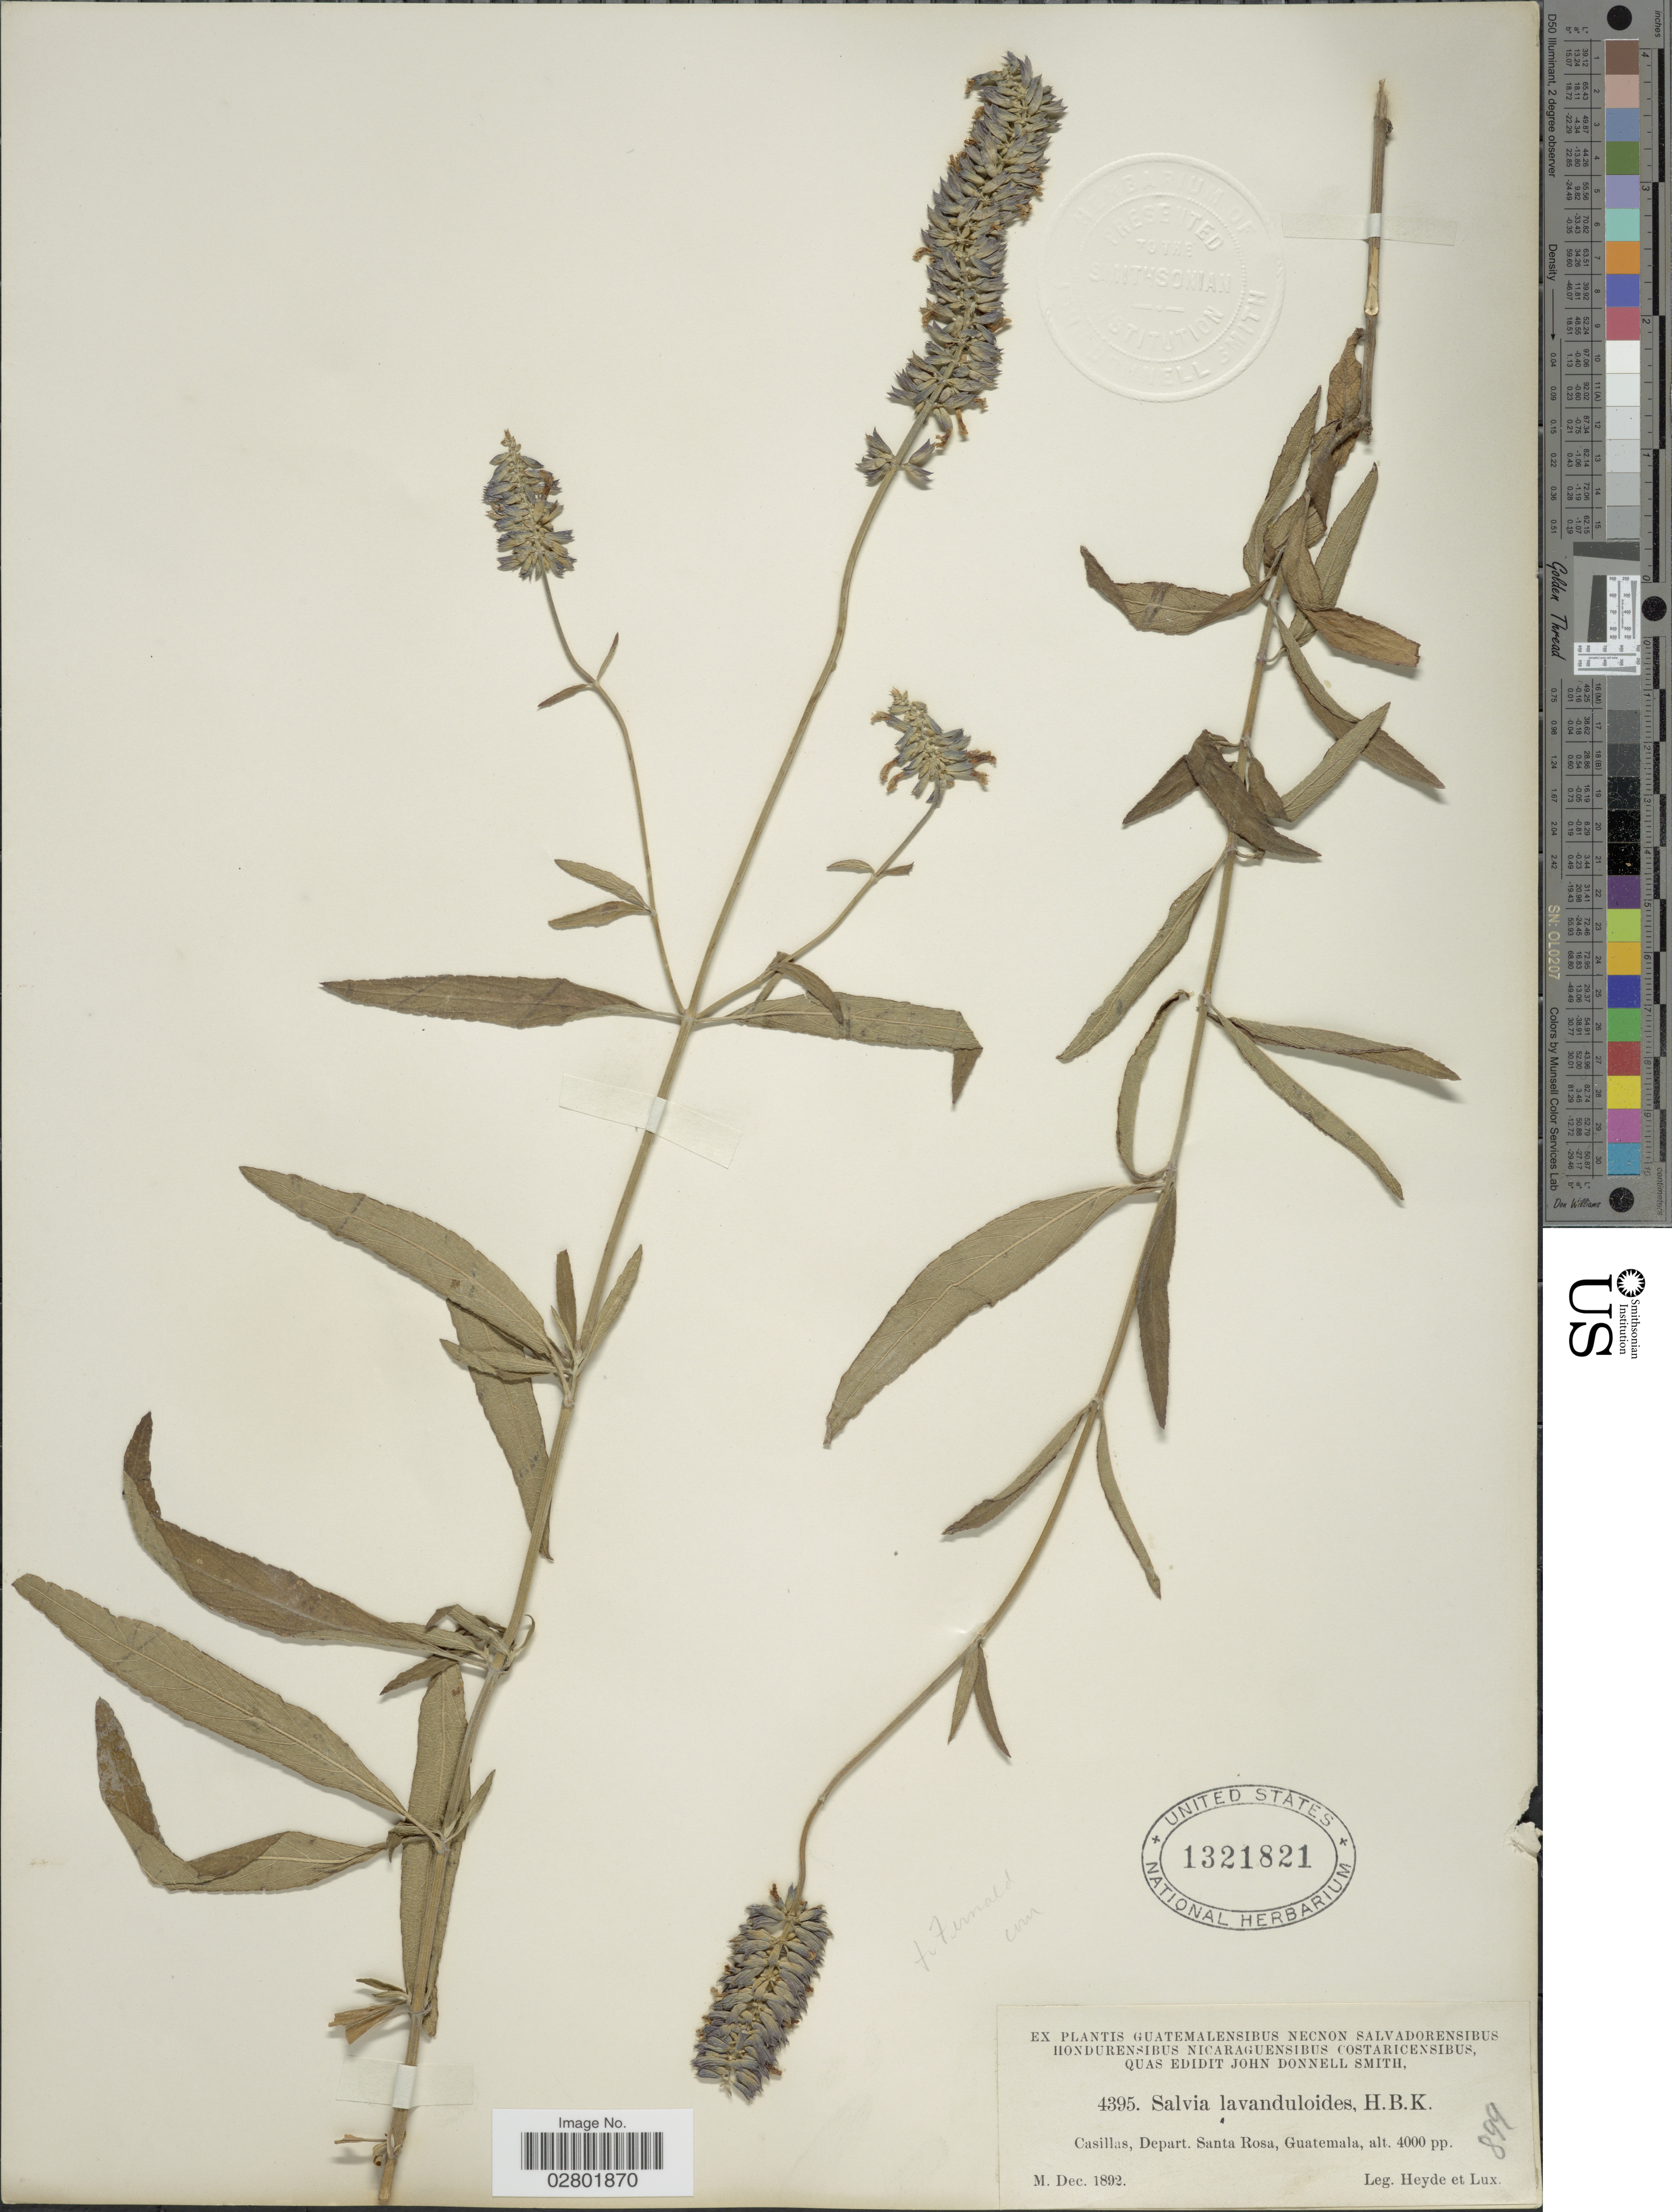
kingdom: Plantae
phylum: Tracheophyta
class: Magnoliopsida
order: Lamiales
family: Lamiaceae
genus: Salvia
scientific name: Salvia lavanduloides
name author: Kunth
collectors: Heyde & Lux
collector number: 4395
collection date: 1892-12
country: Guatemala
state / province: Santa Rosa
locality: Casillas, Depart. Santa Rosa.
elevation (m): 1219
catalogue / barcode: US 1321821